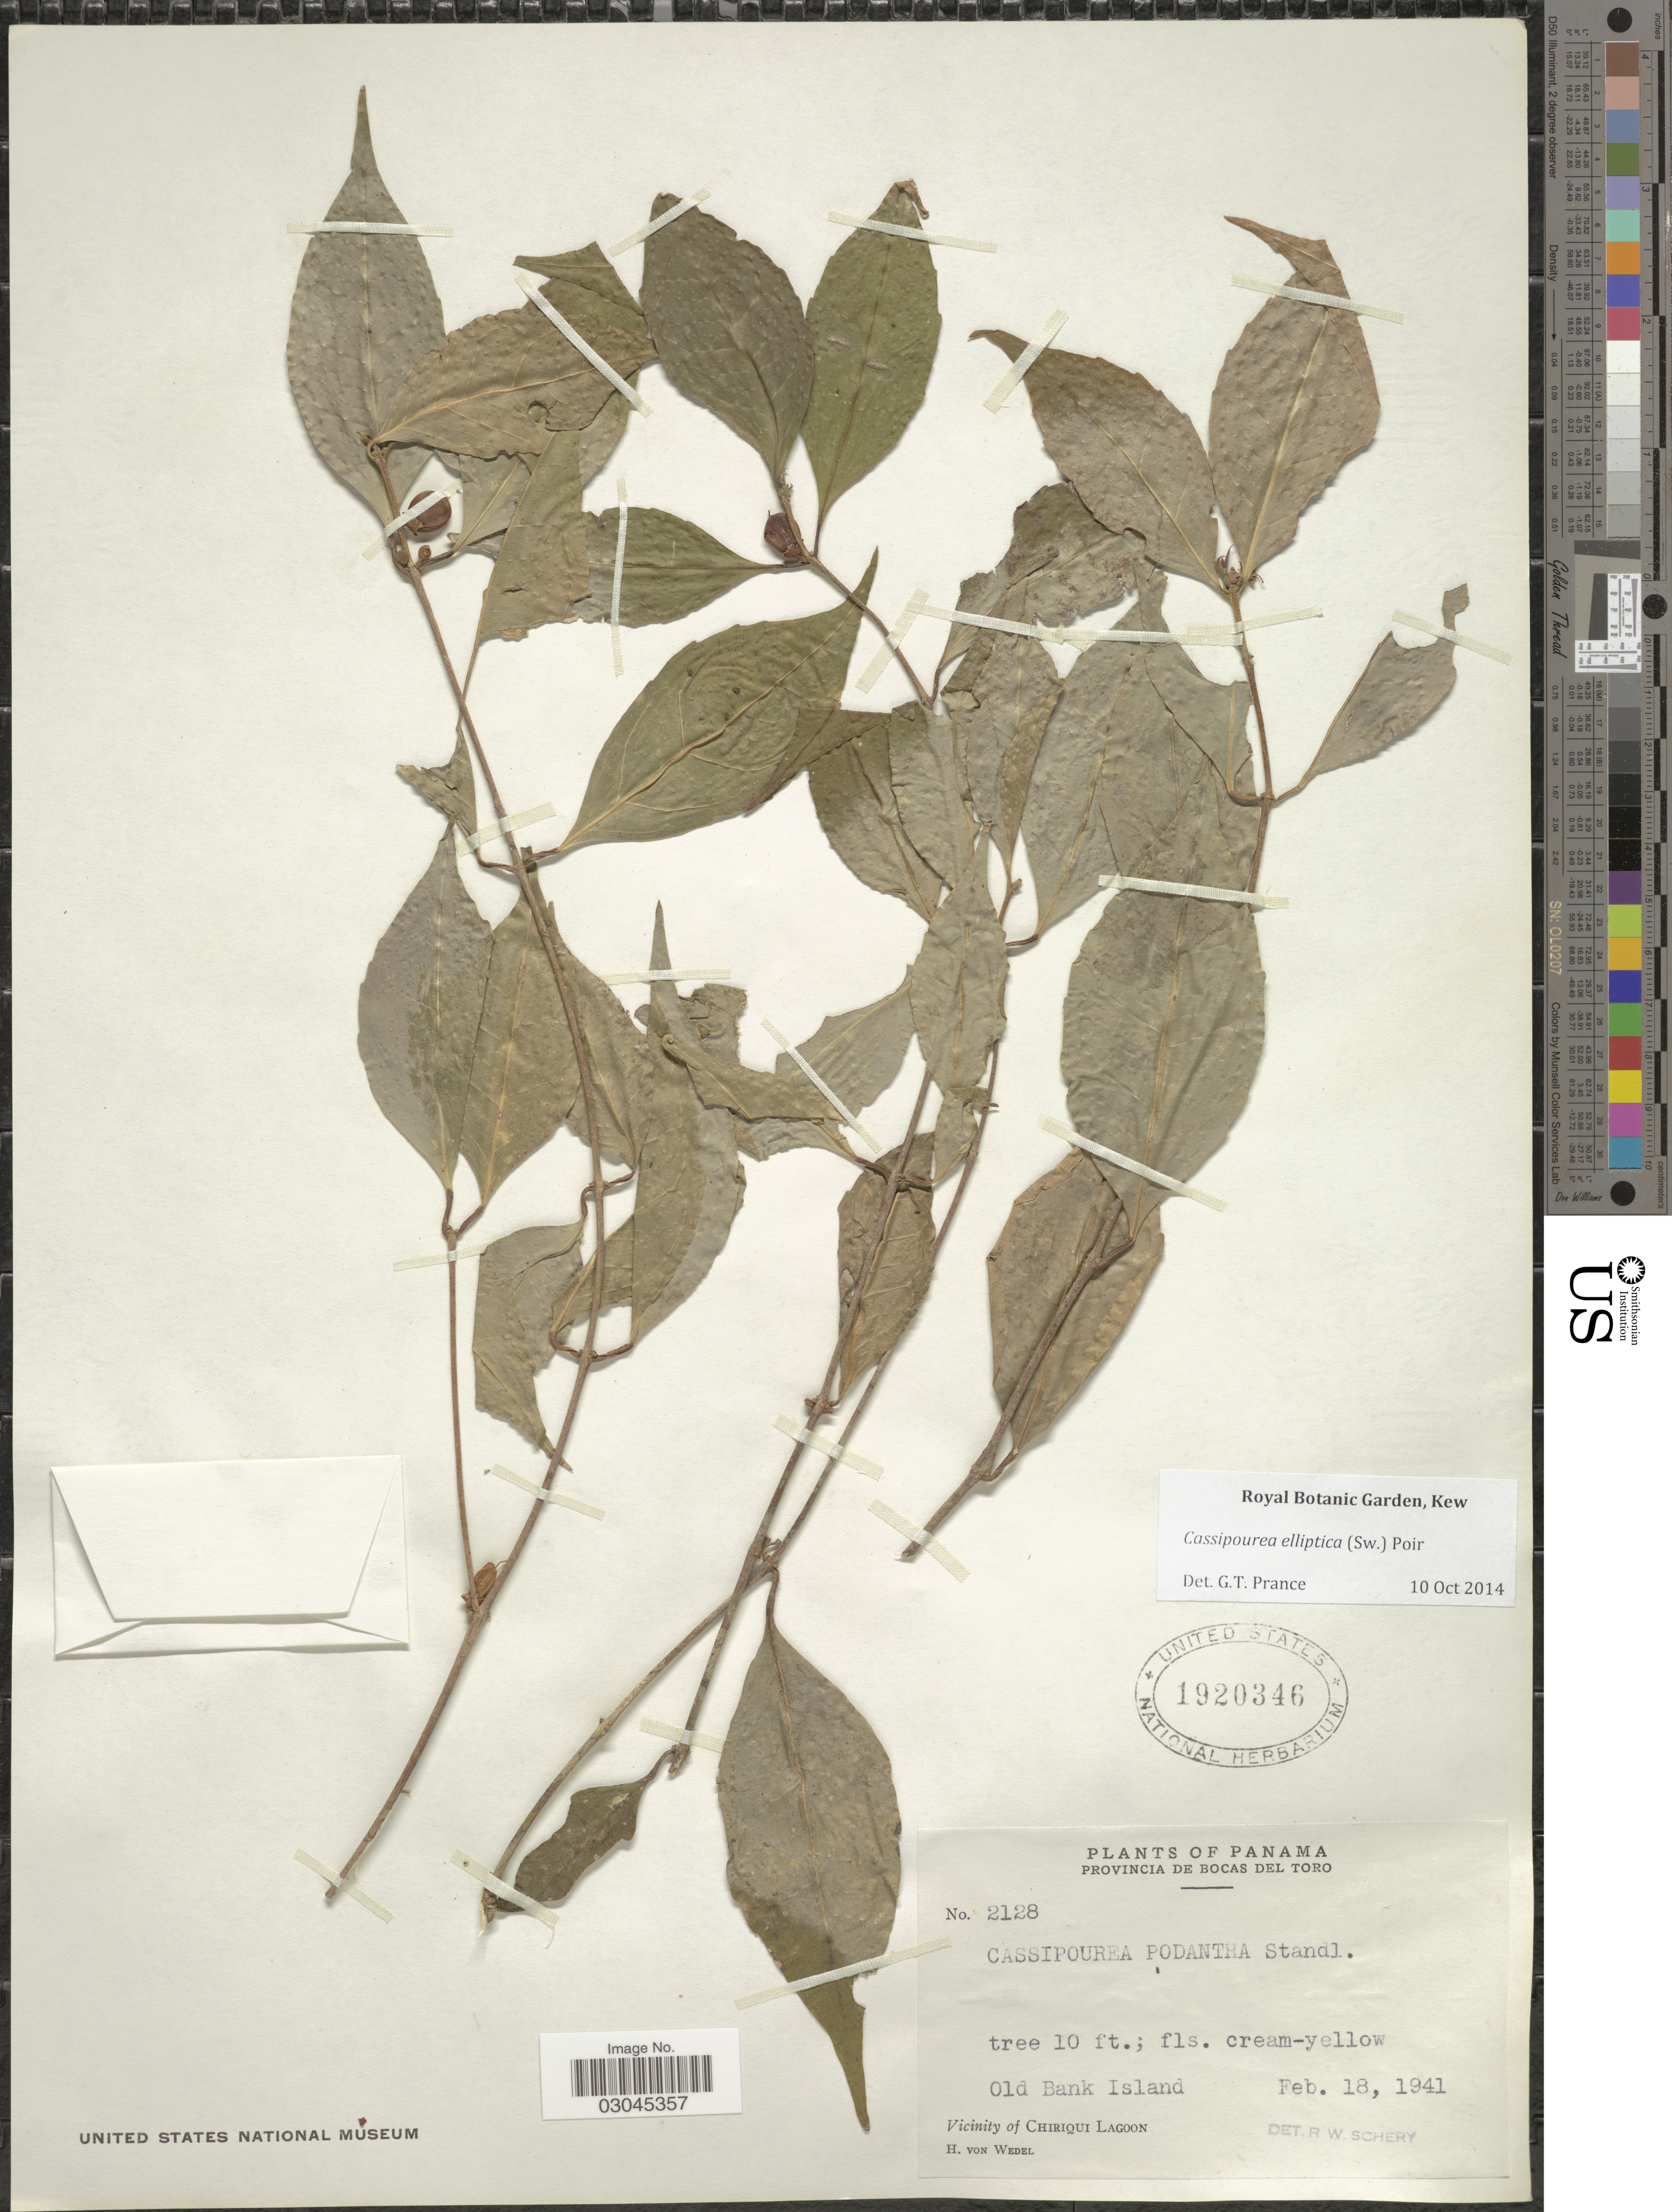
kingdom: Plantae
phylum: Tracheophyta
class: Magnoliopsida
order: Malpighiales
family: Rhizophoraceae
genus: Cassipourea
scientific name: Cassipourea elliptica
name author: (Sw.) Poir.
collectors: H. von Wedel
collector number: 2128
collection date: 1941-02-18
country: Panama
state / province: Bocas del Toro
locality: Provincia de Bocas del Toro. Old Bank Island. Vicinity of Chiriqui Lagoon.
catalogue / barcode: US 1920346